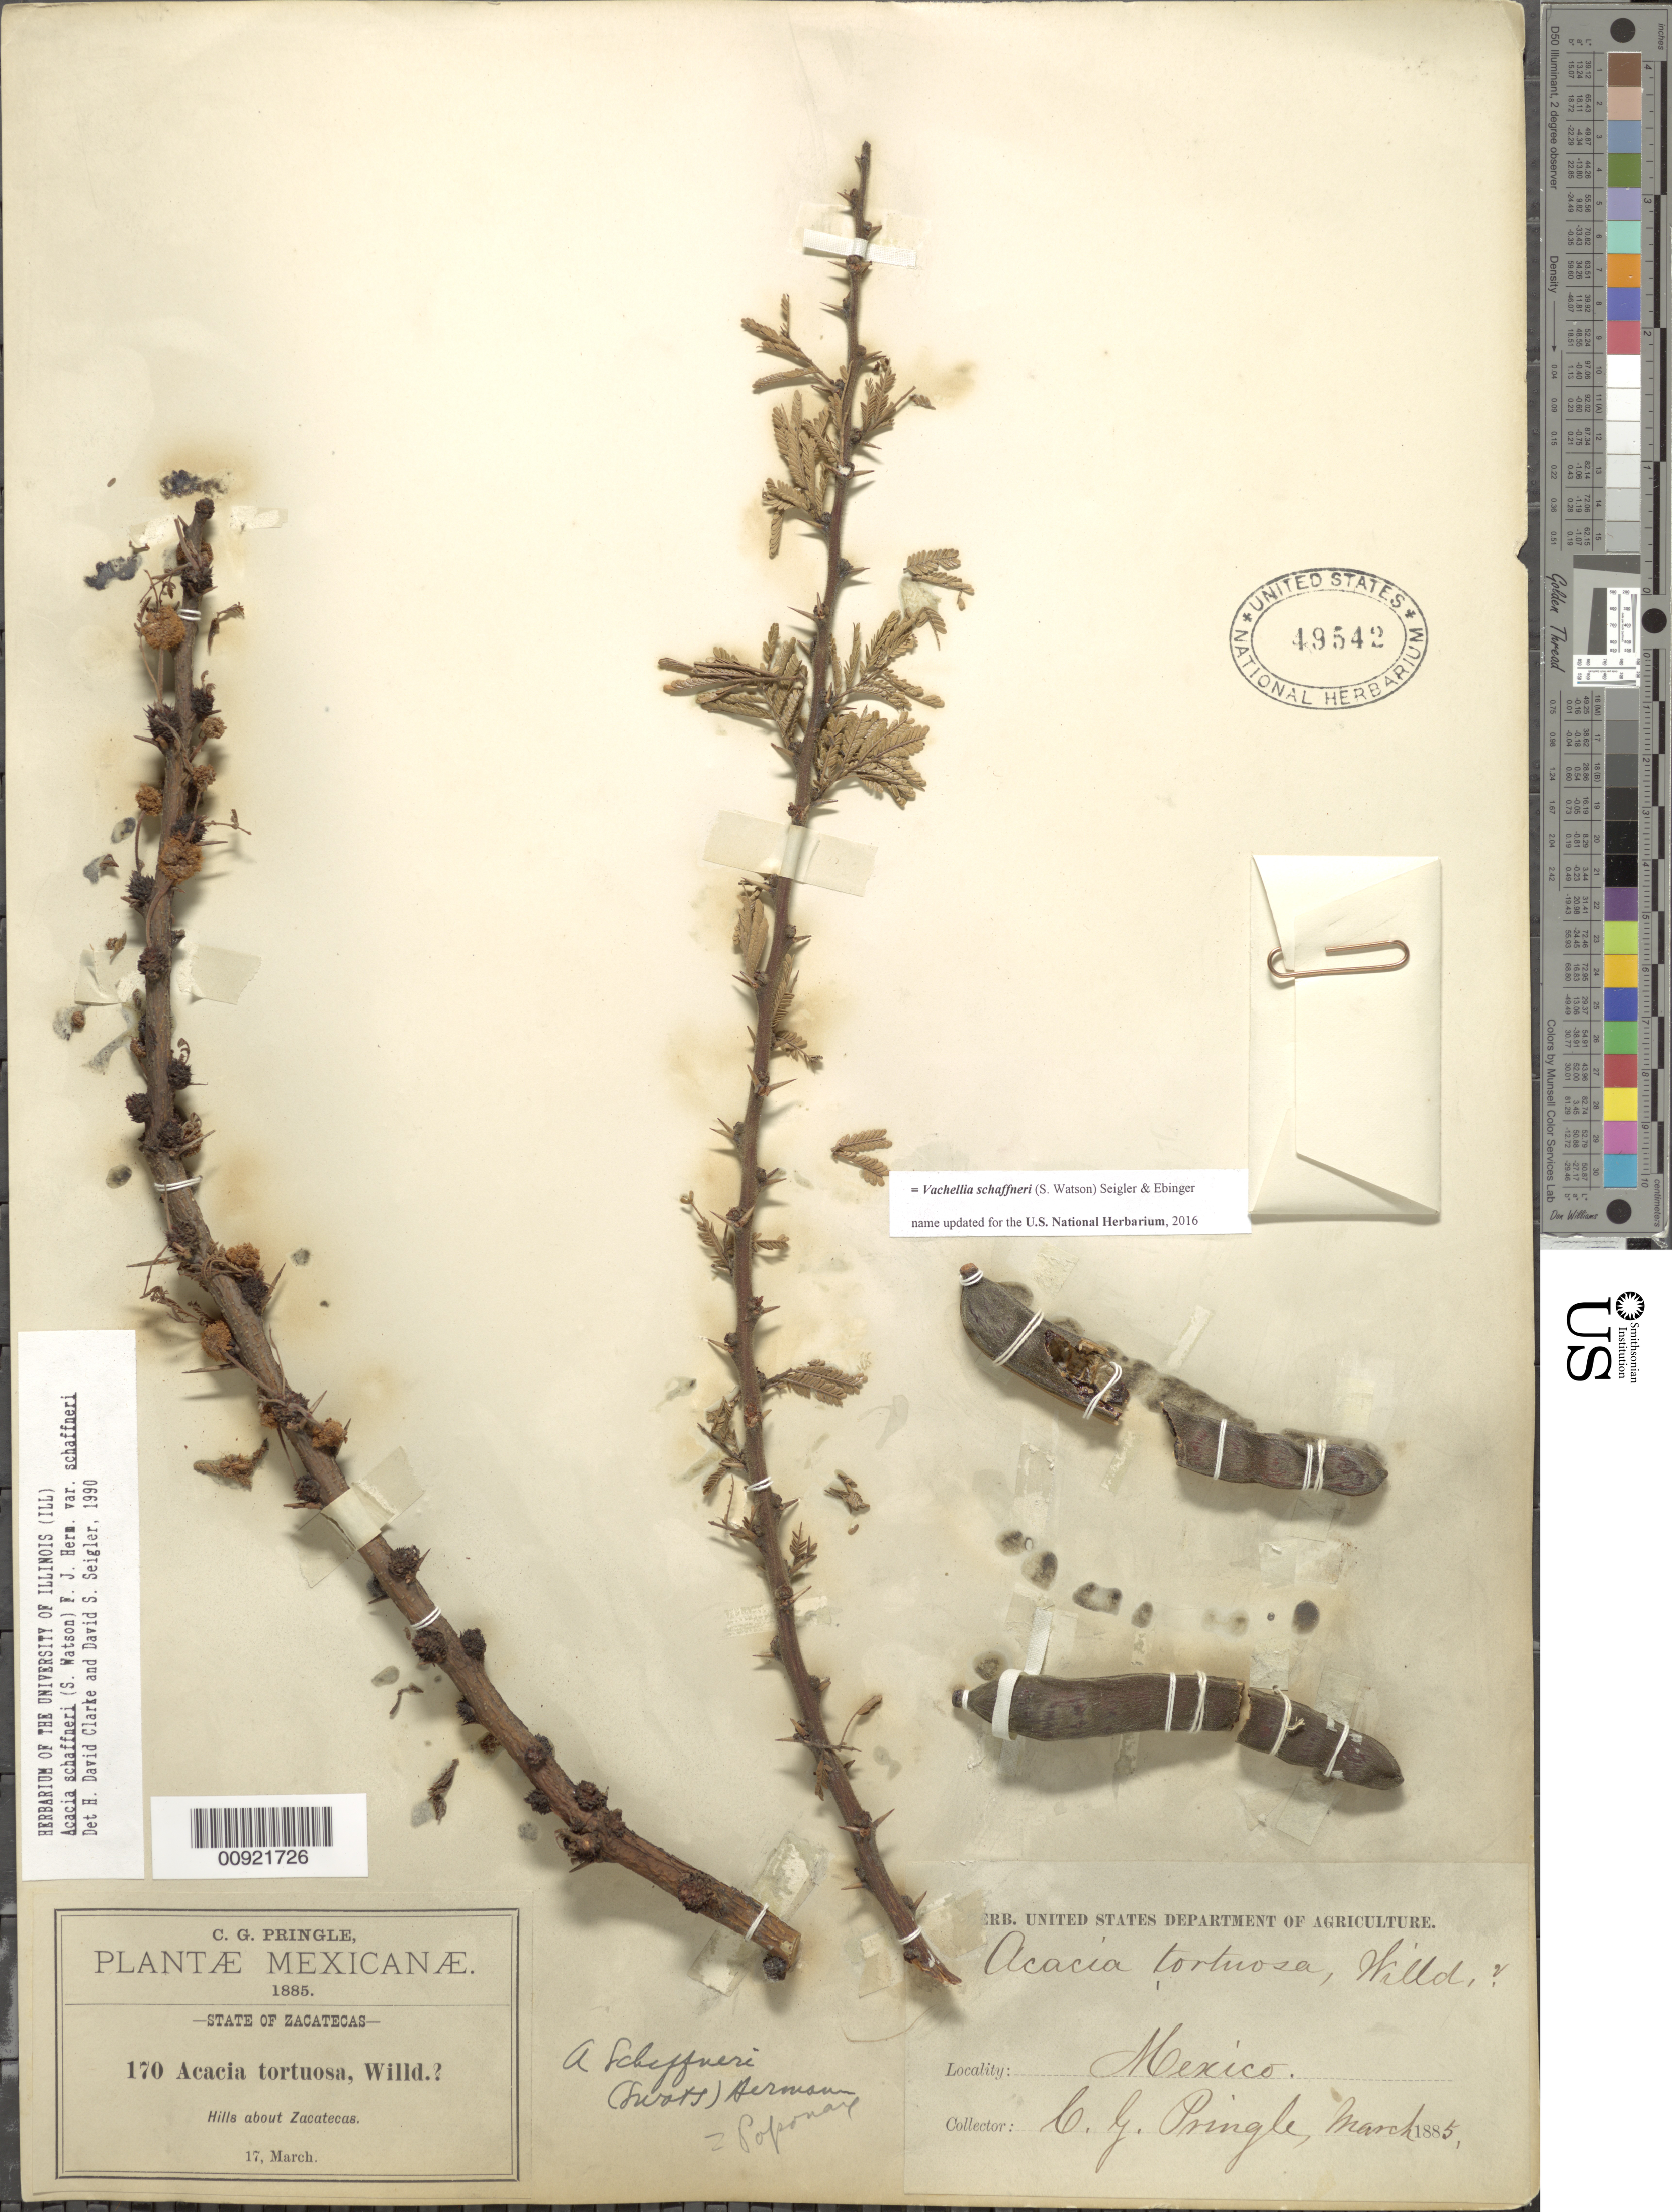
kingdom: Plantae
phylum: Tracheophyta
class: Magnoliopsida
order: Fabales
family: Fabaceae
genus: Vachellia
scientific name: Vachellia schaffneri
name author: (S. Watson) Seigler & Ebinger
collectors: C. G. Pringle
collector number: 170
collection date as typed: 17 Mar 1885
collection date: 1885-03-17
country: Mexico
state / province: Zacatecas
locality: About Zacatecas, State of Zacatecas.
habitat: Hills.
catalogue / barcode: US 49542